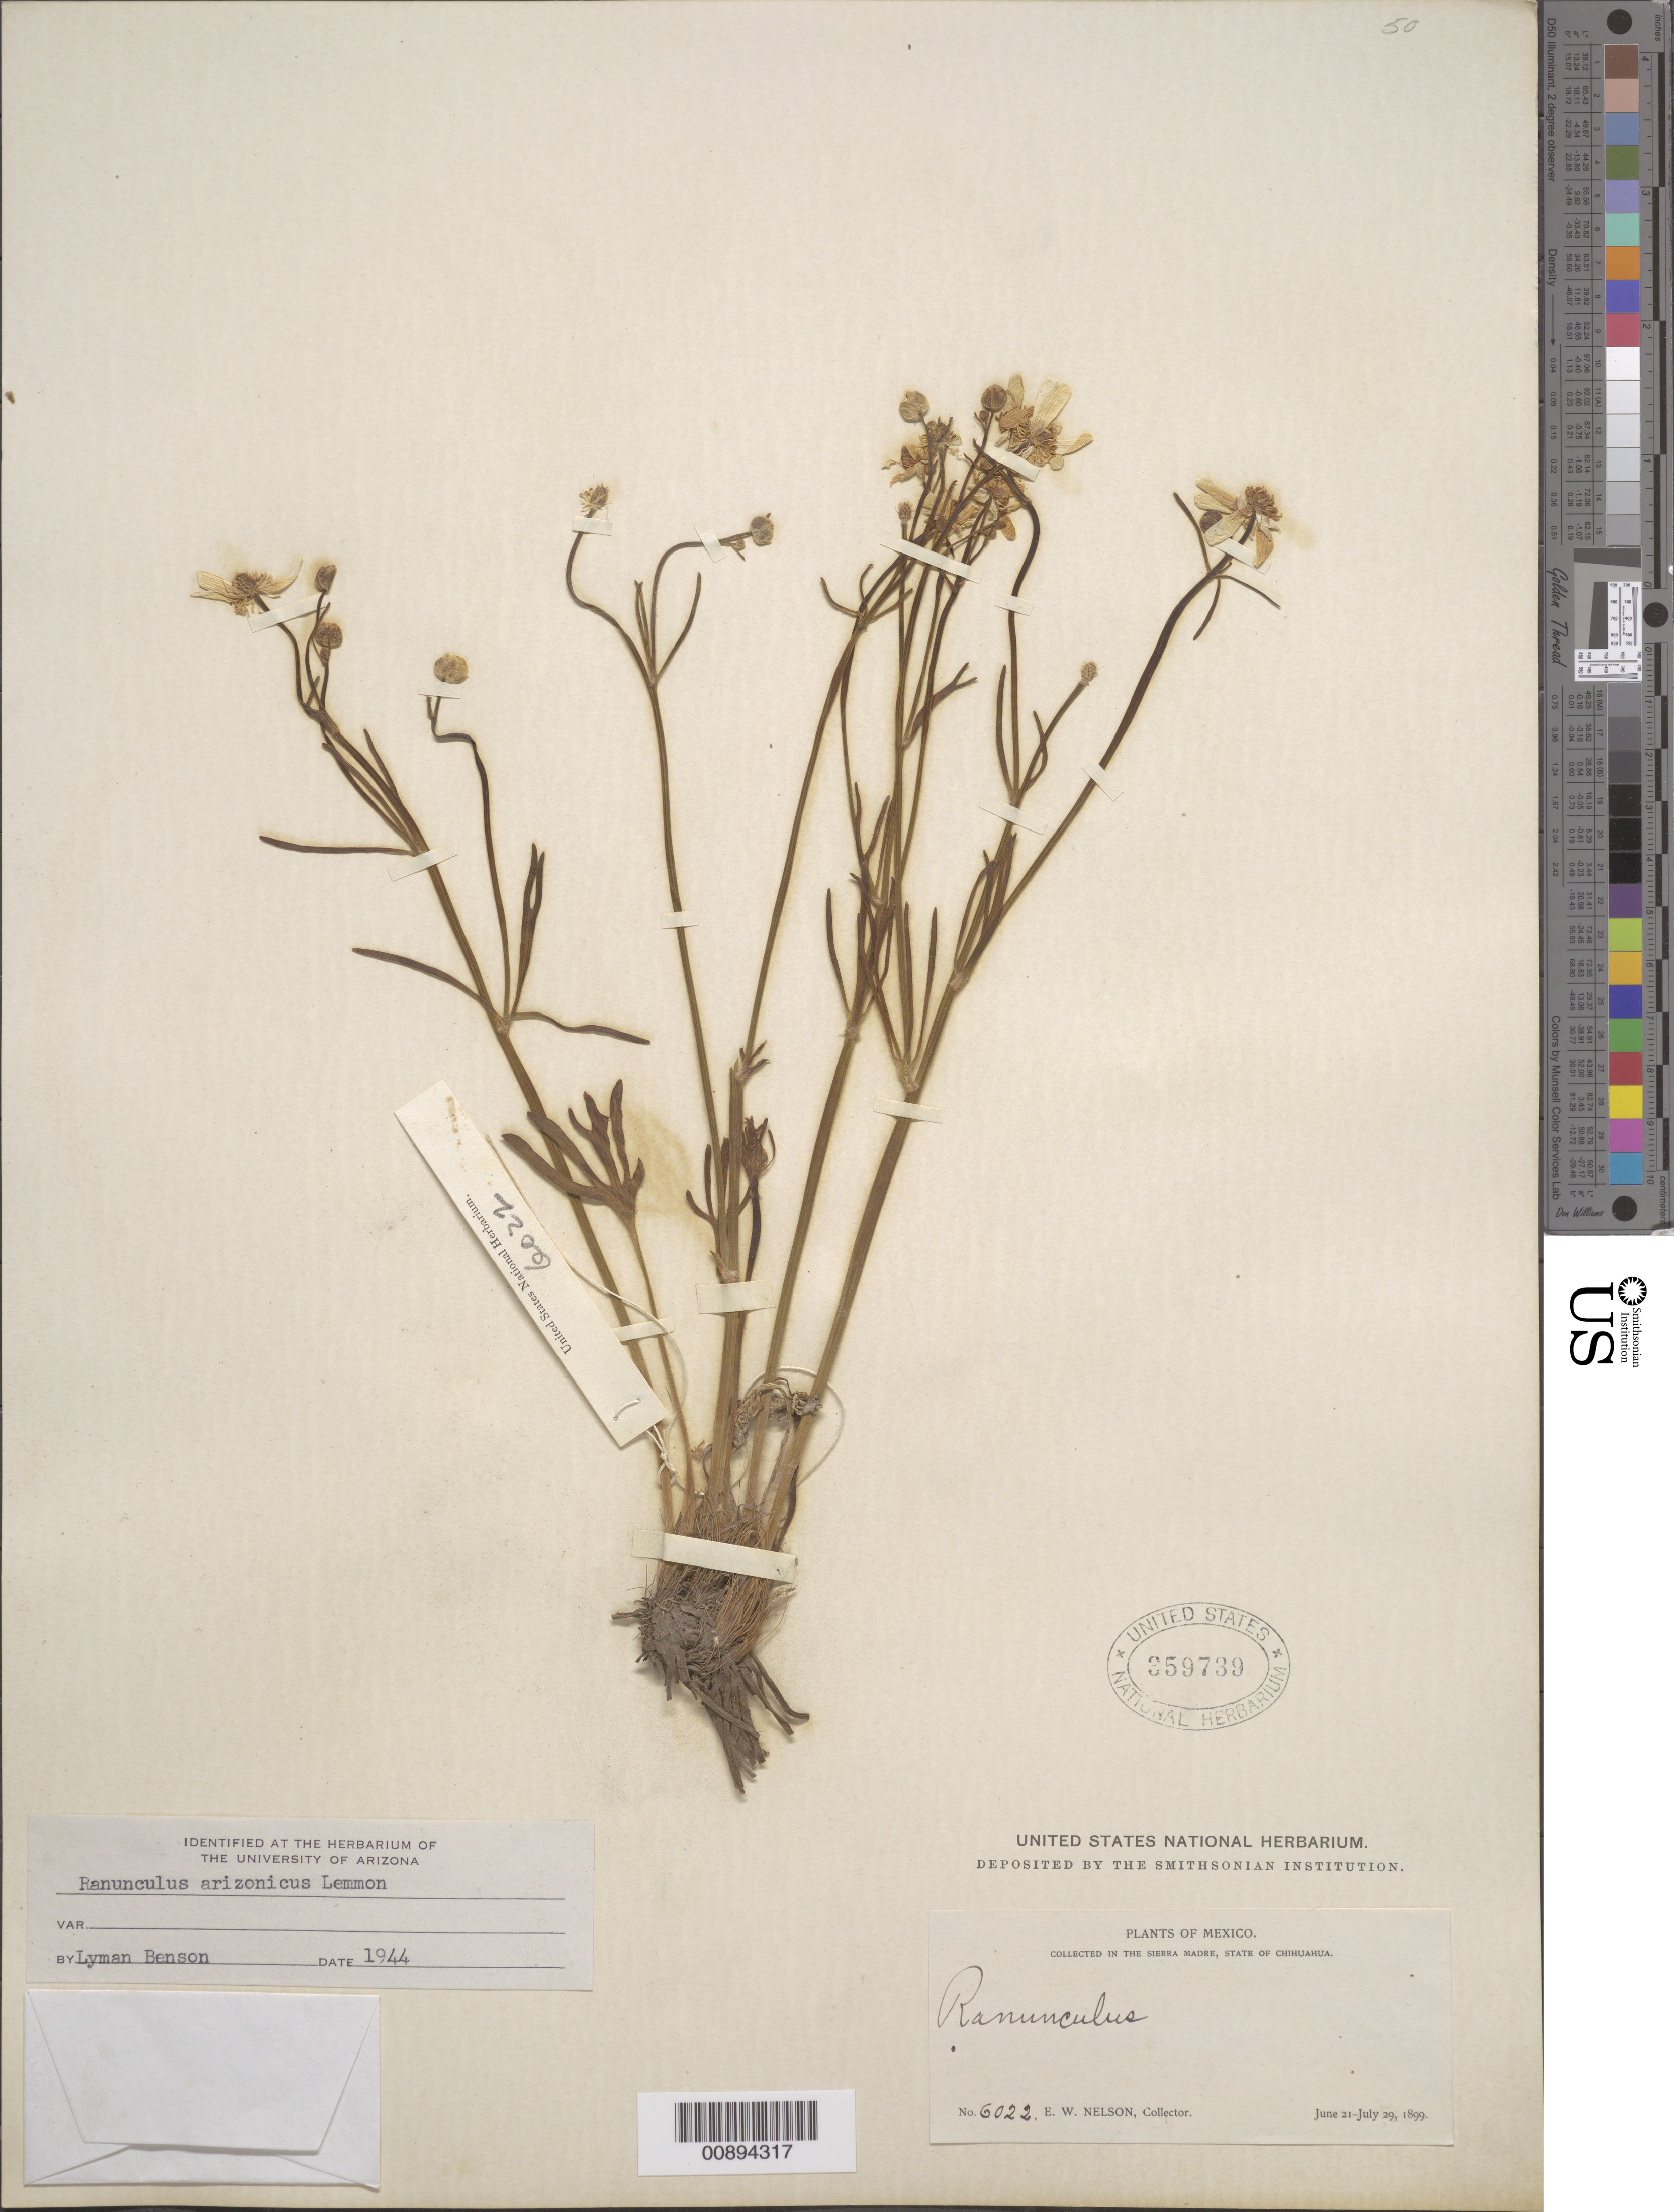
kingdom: Plantae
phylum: Tracheophyta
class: Magnoliopsida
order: Ranunculales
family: Ranunculaceae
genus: Ranunculus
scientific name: Ranunculus arizonicus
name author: Lemmon ex A. Gray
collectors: E. W. Nelson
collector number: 6022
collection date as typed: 21 Jun 1899 to 29 Jul 1899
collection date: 1899-06-21/1899-07-29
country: Mexico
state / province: Chihuahua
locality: Sierra Madre, Chihuahua.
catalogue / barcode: US 359739